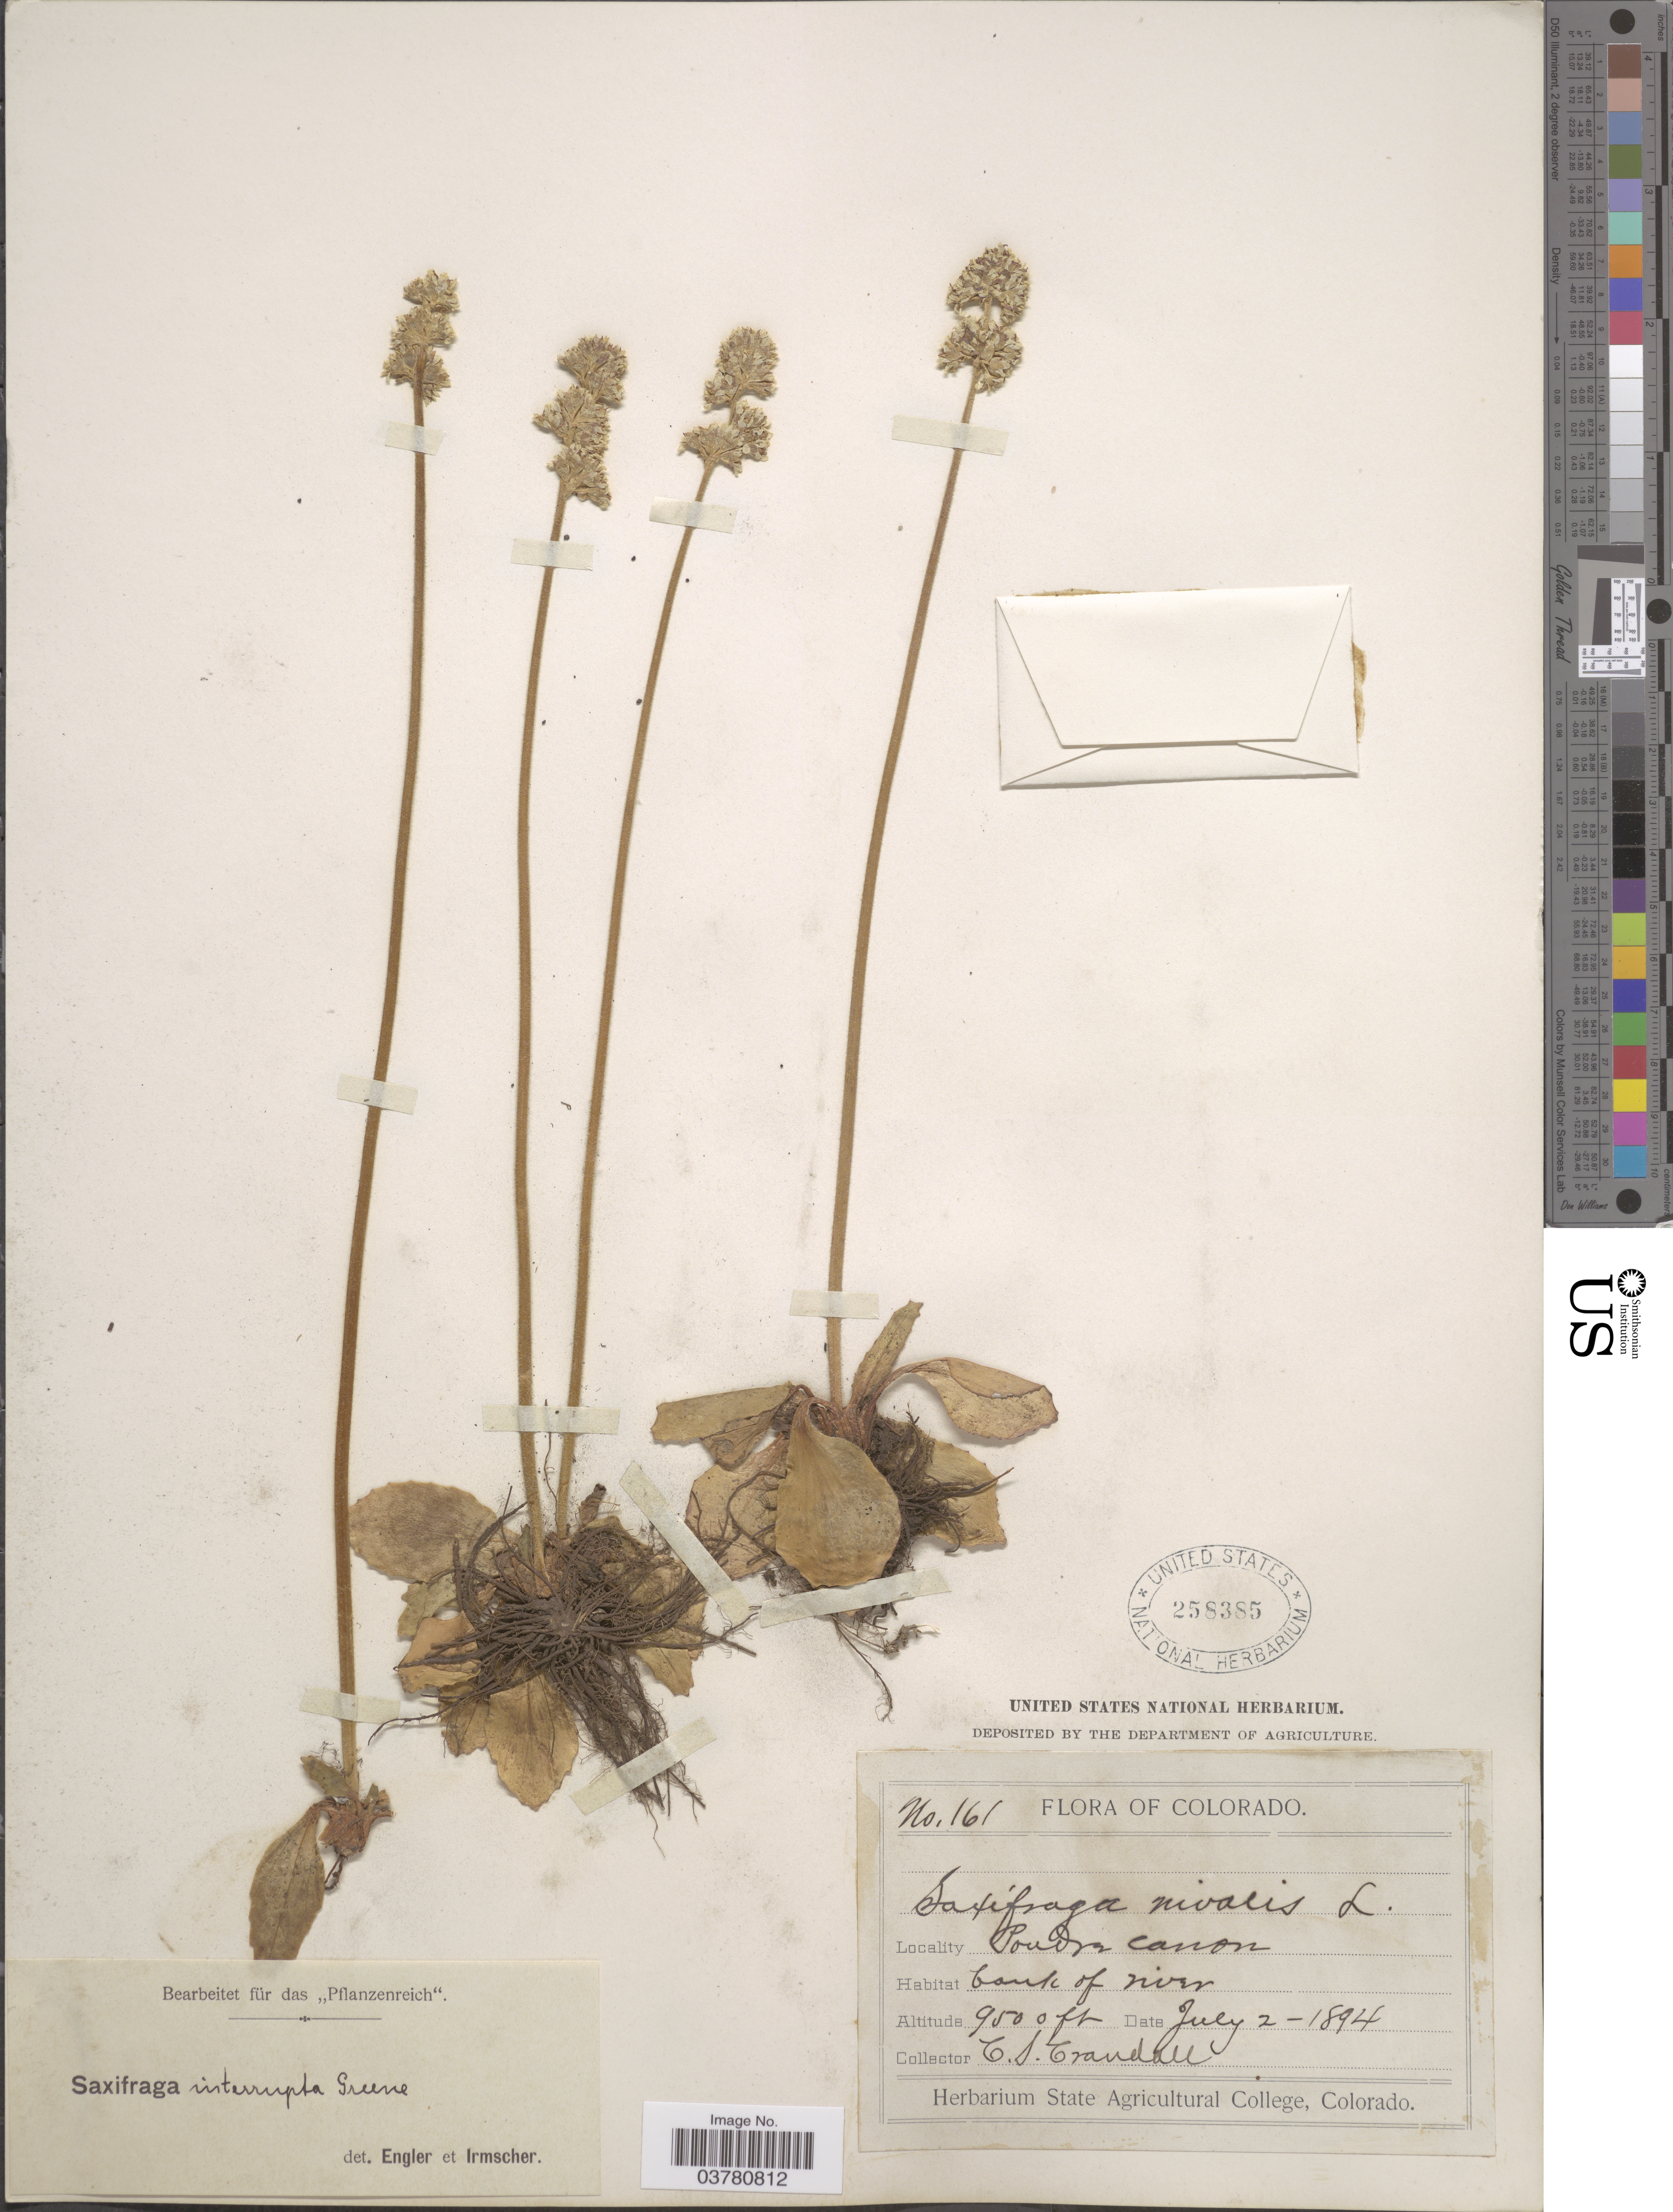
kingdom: Plantae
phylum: Tracheophyta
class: Magnoliopsida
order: Saxifragales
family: Saxifragaceae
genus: Micranthes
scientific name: Micranthes rhomboidea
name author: (Greene) Small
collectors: C. Crandall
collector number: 161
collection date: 1894-07-02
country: United States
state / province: Colorado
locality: Poudre canon.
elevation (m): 2896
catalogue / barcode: US 258385